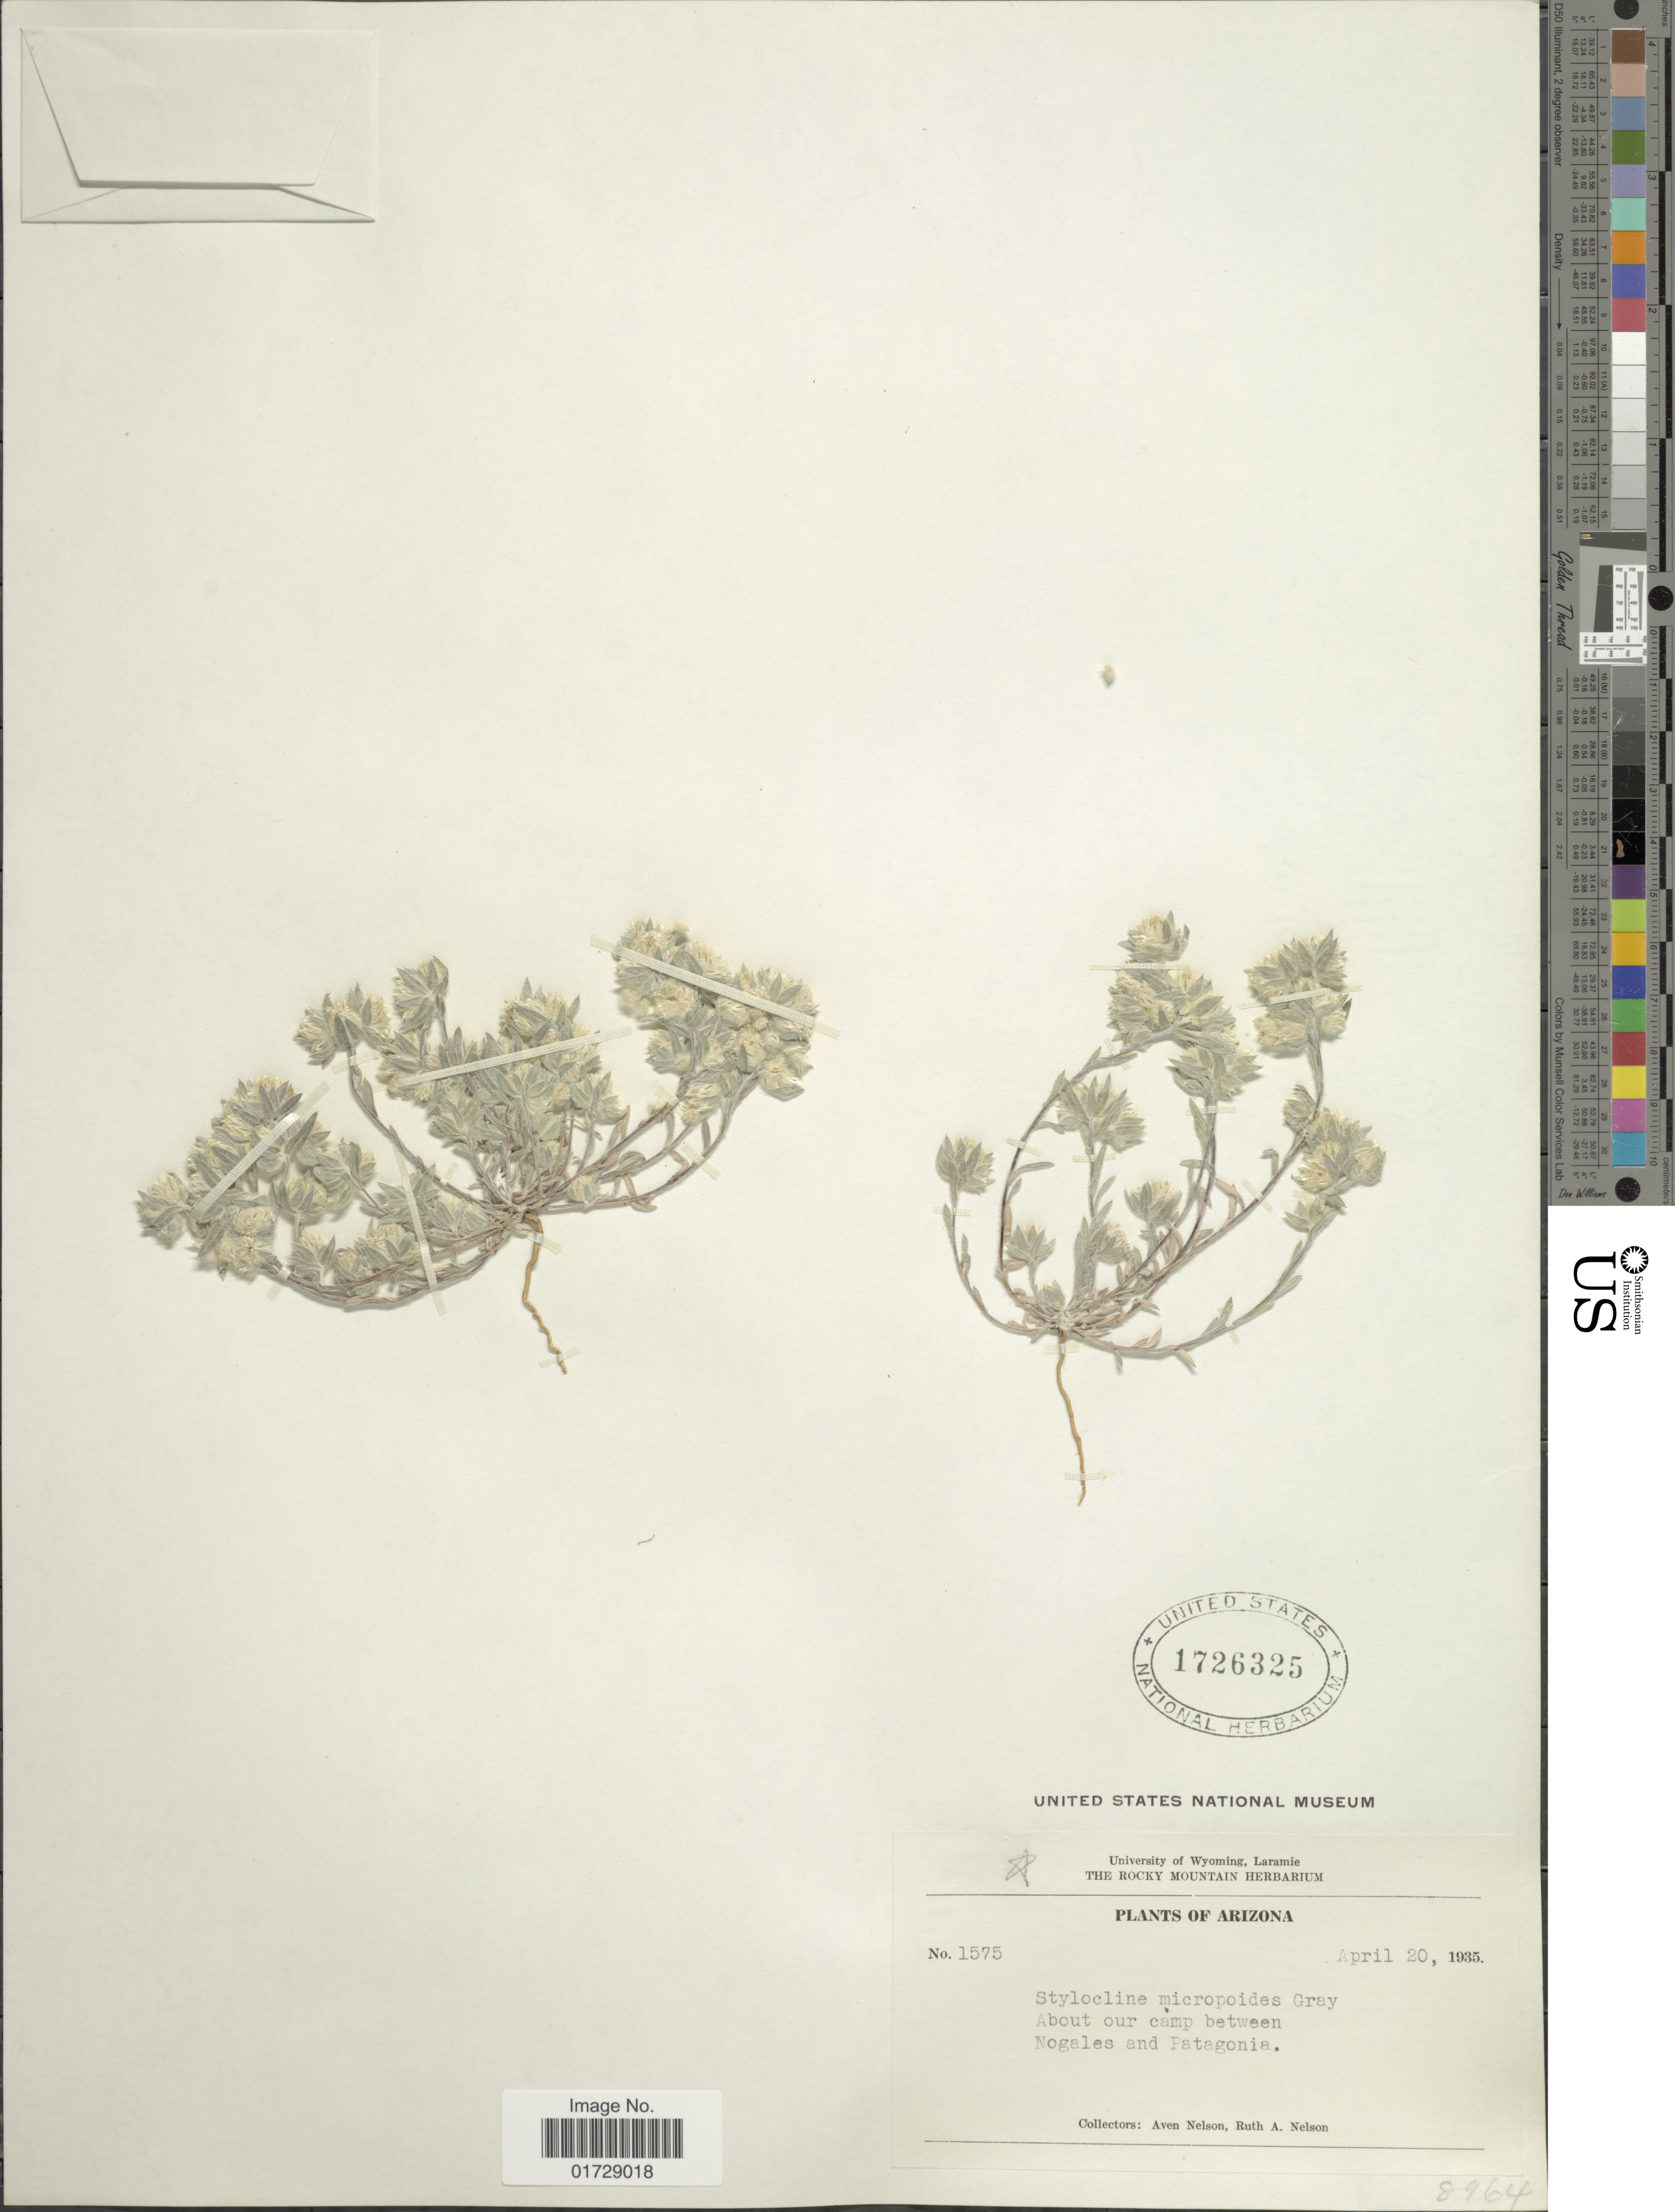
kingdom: Plantae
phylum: Tracheophyta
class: Magnoliopsida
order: Asterales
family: Asteraceae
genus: Stylocline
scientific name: Stylocline micropoides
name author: A. Gray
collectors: A. Nelson & R. A. Nelson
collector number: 1575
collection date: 1935-04-20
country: United States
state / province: Arizona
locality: About our camp between Nogales and Patagonia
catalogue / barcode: US 1726325